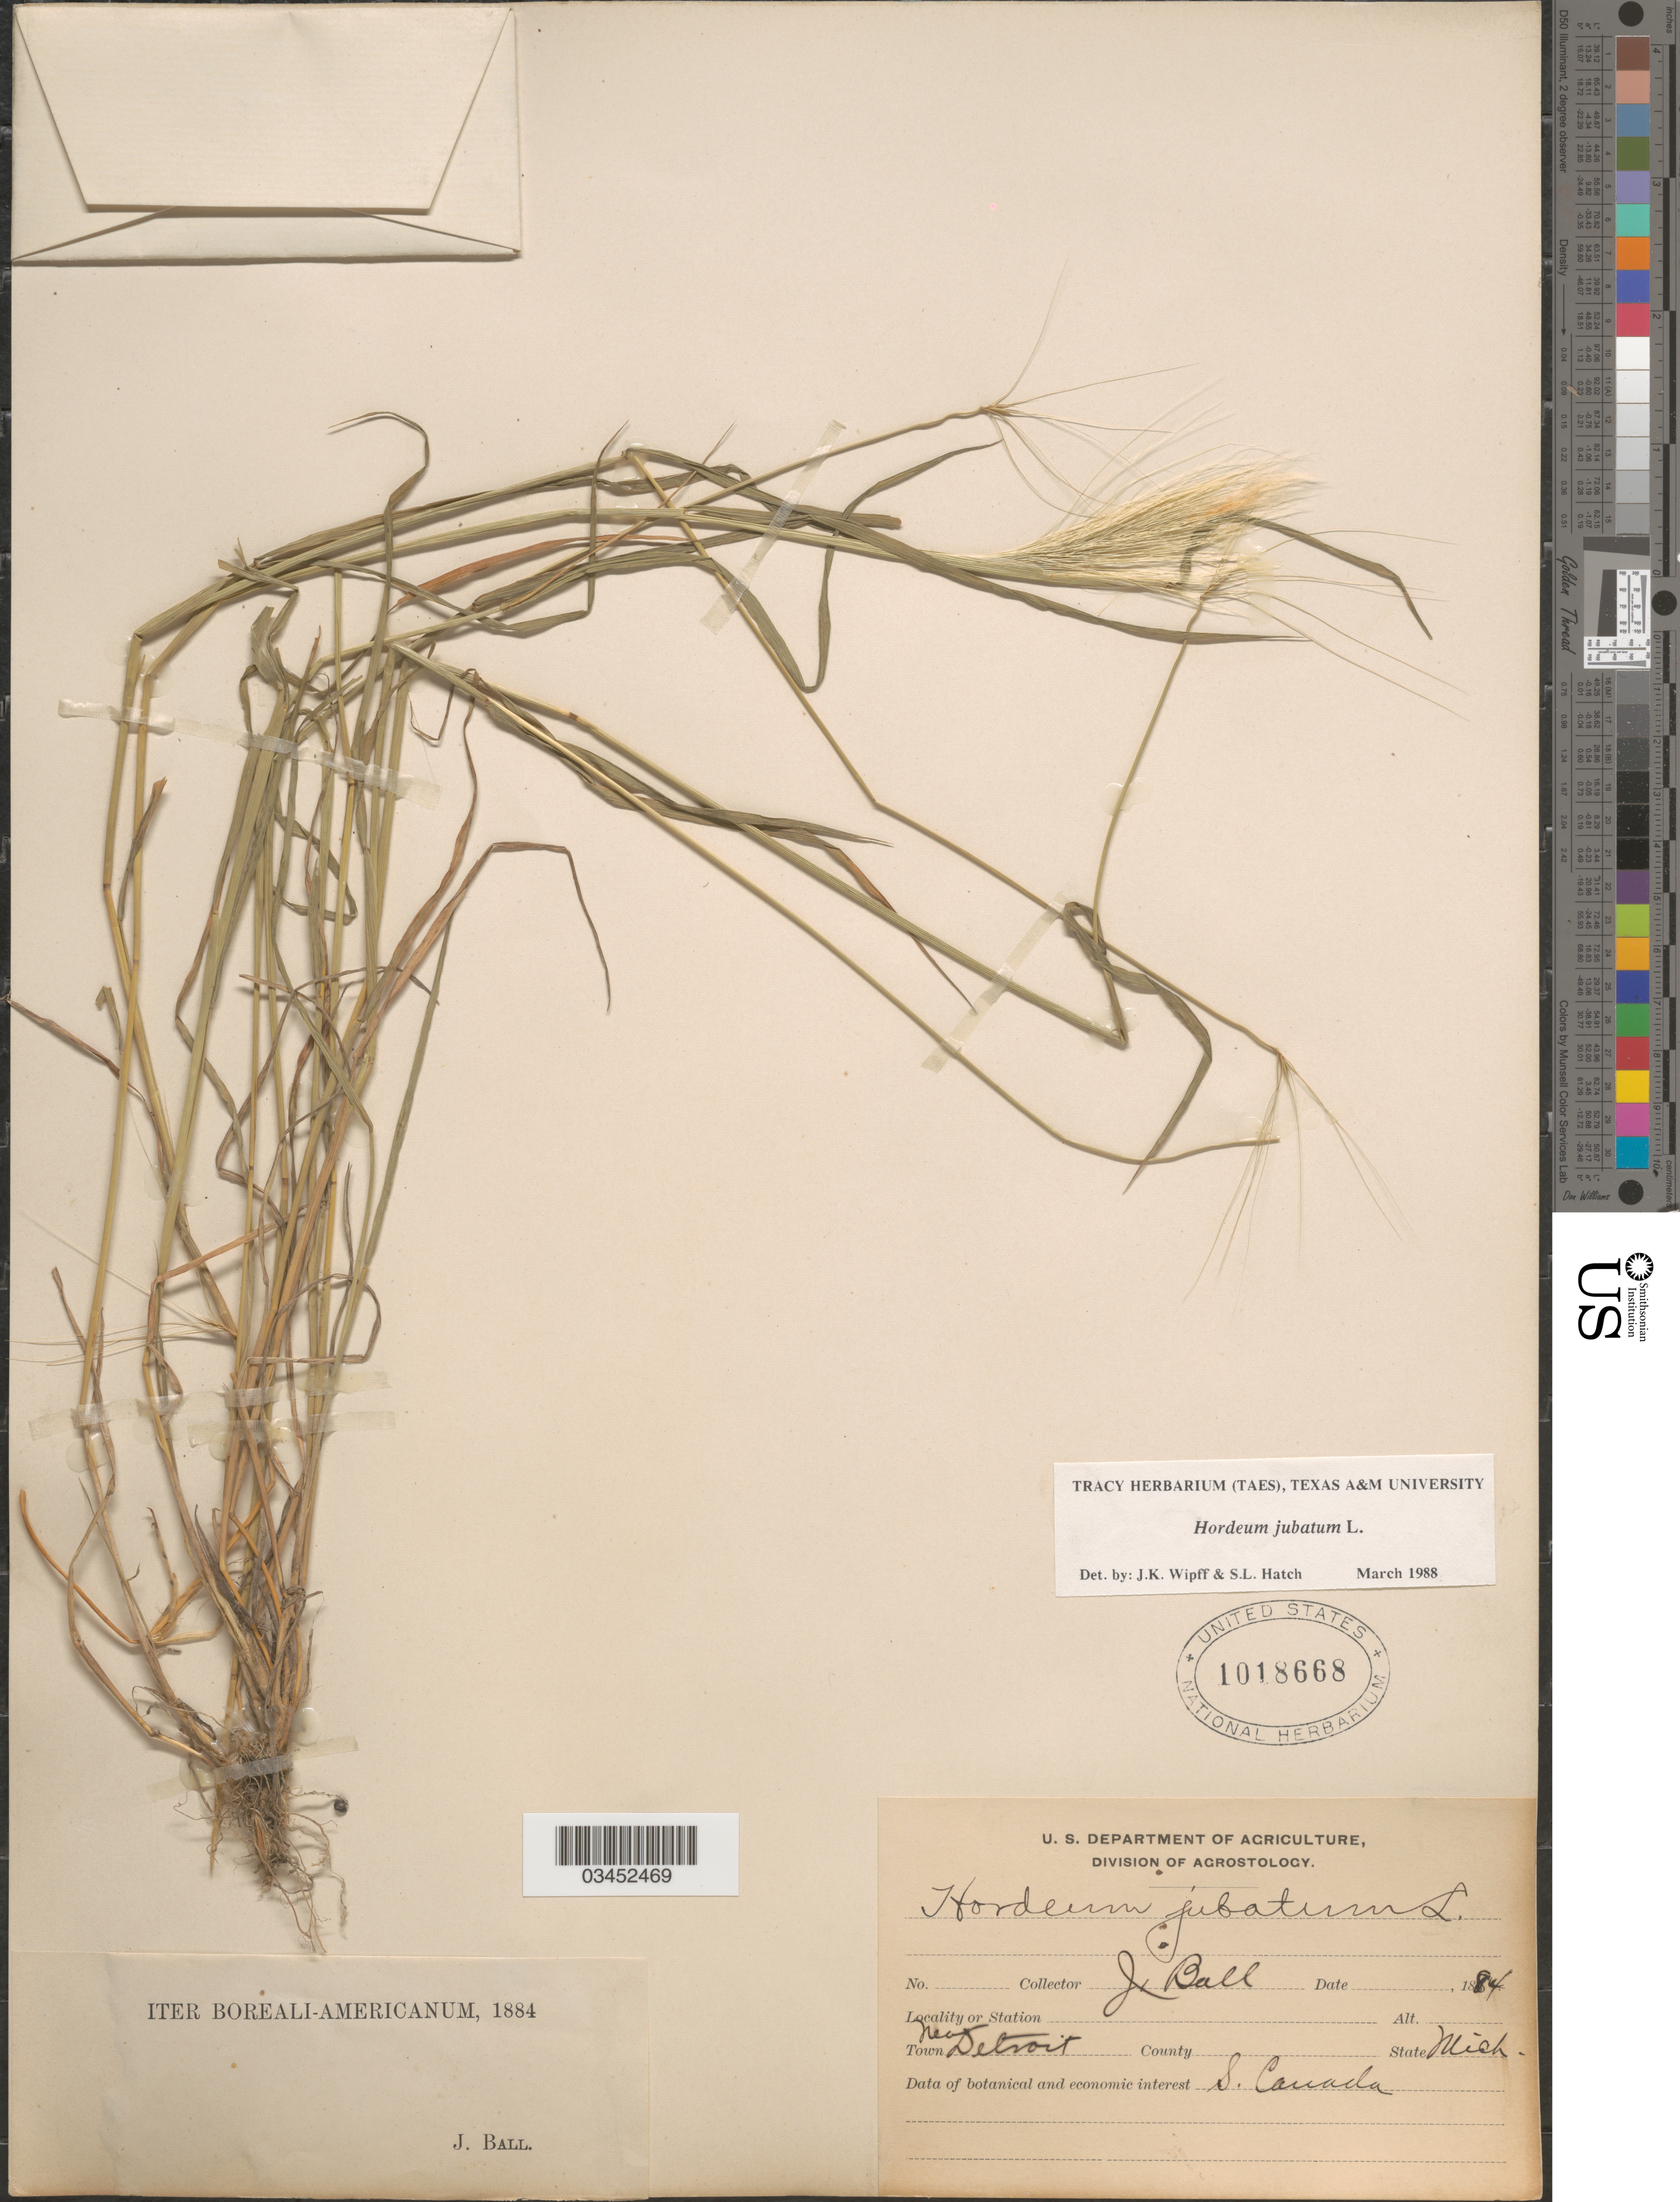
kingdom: Plantae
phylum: Tracheophyta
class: Liliopsida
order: Poales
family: Poaceae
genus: Hordeum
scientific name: Hordeum jubatum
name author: L.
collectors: J. Ball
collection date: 1884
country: United States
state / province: Michigan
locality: Town near Detroit. Iter Boreali-Americanum, 1884.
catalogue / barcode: US 1018668